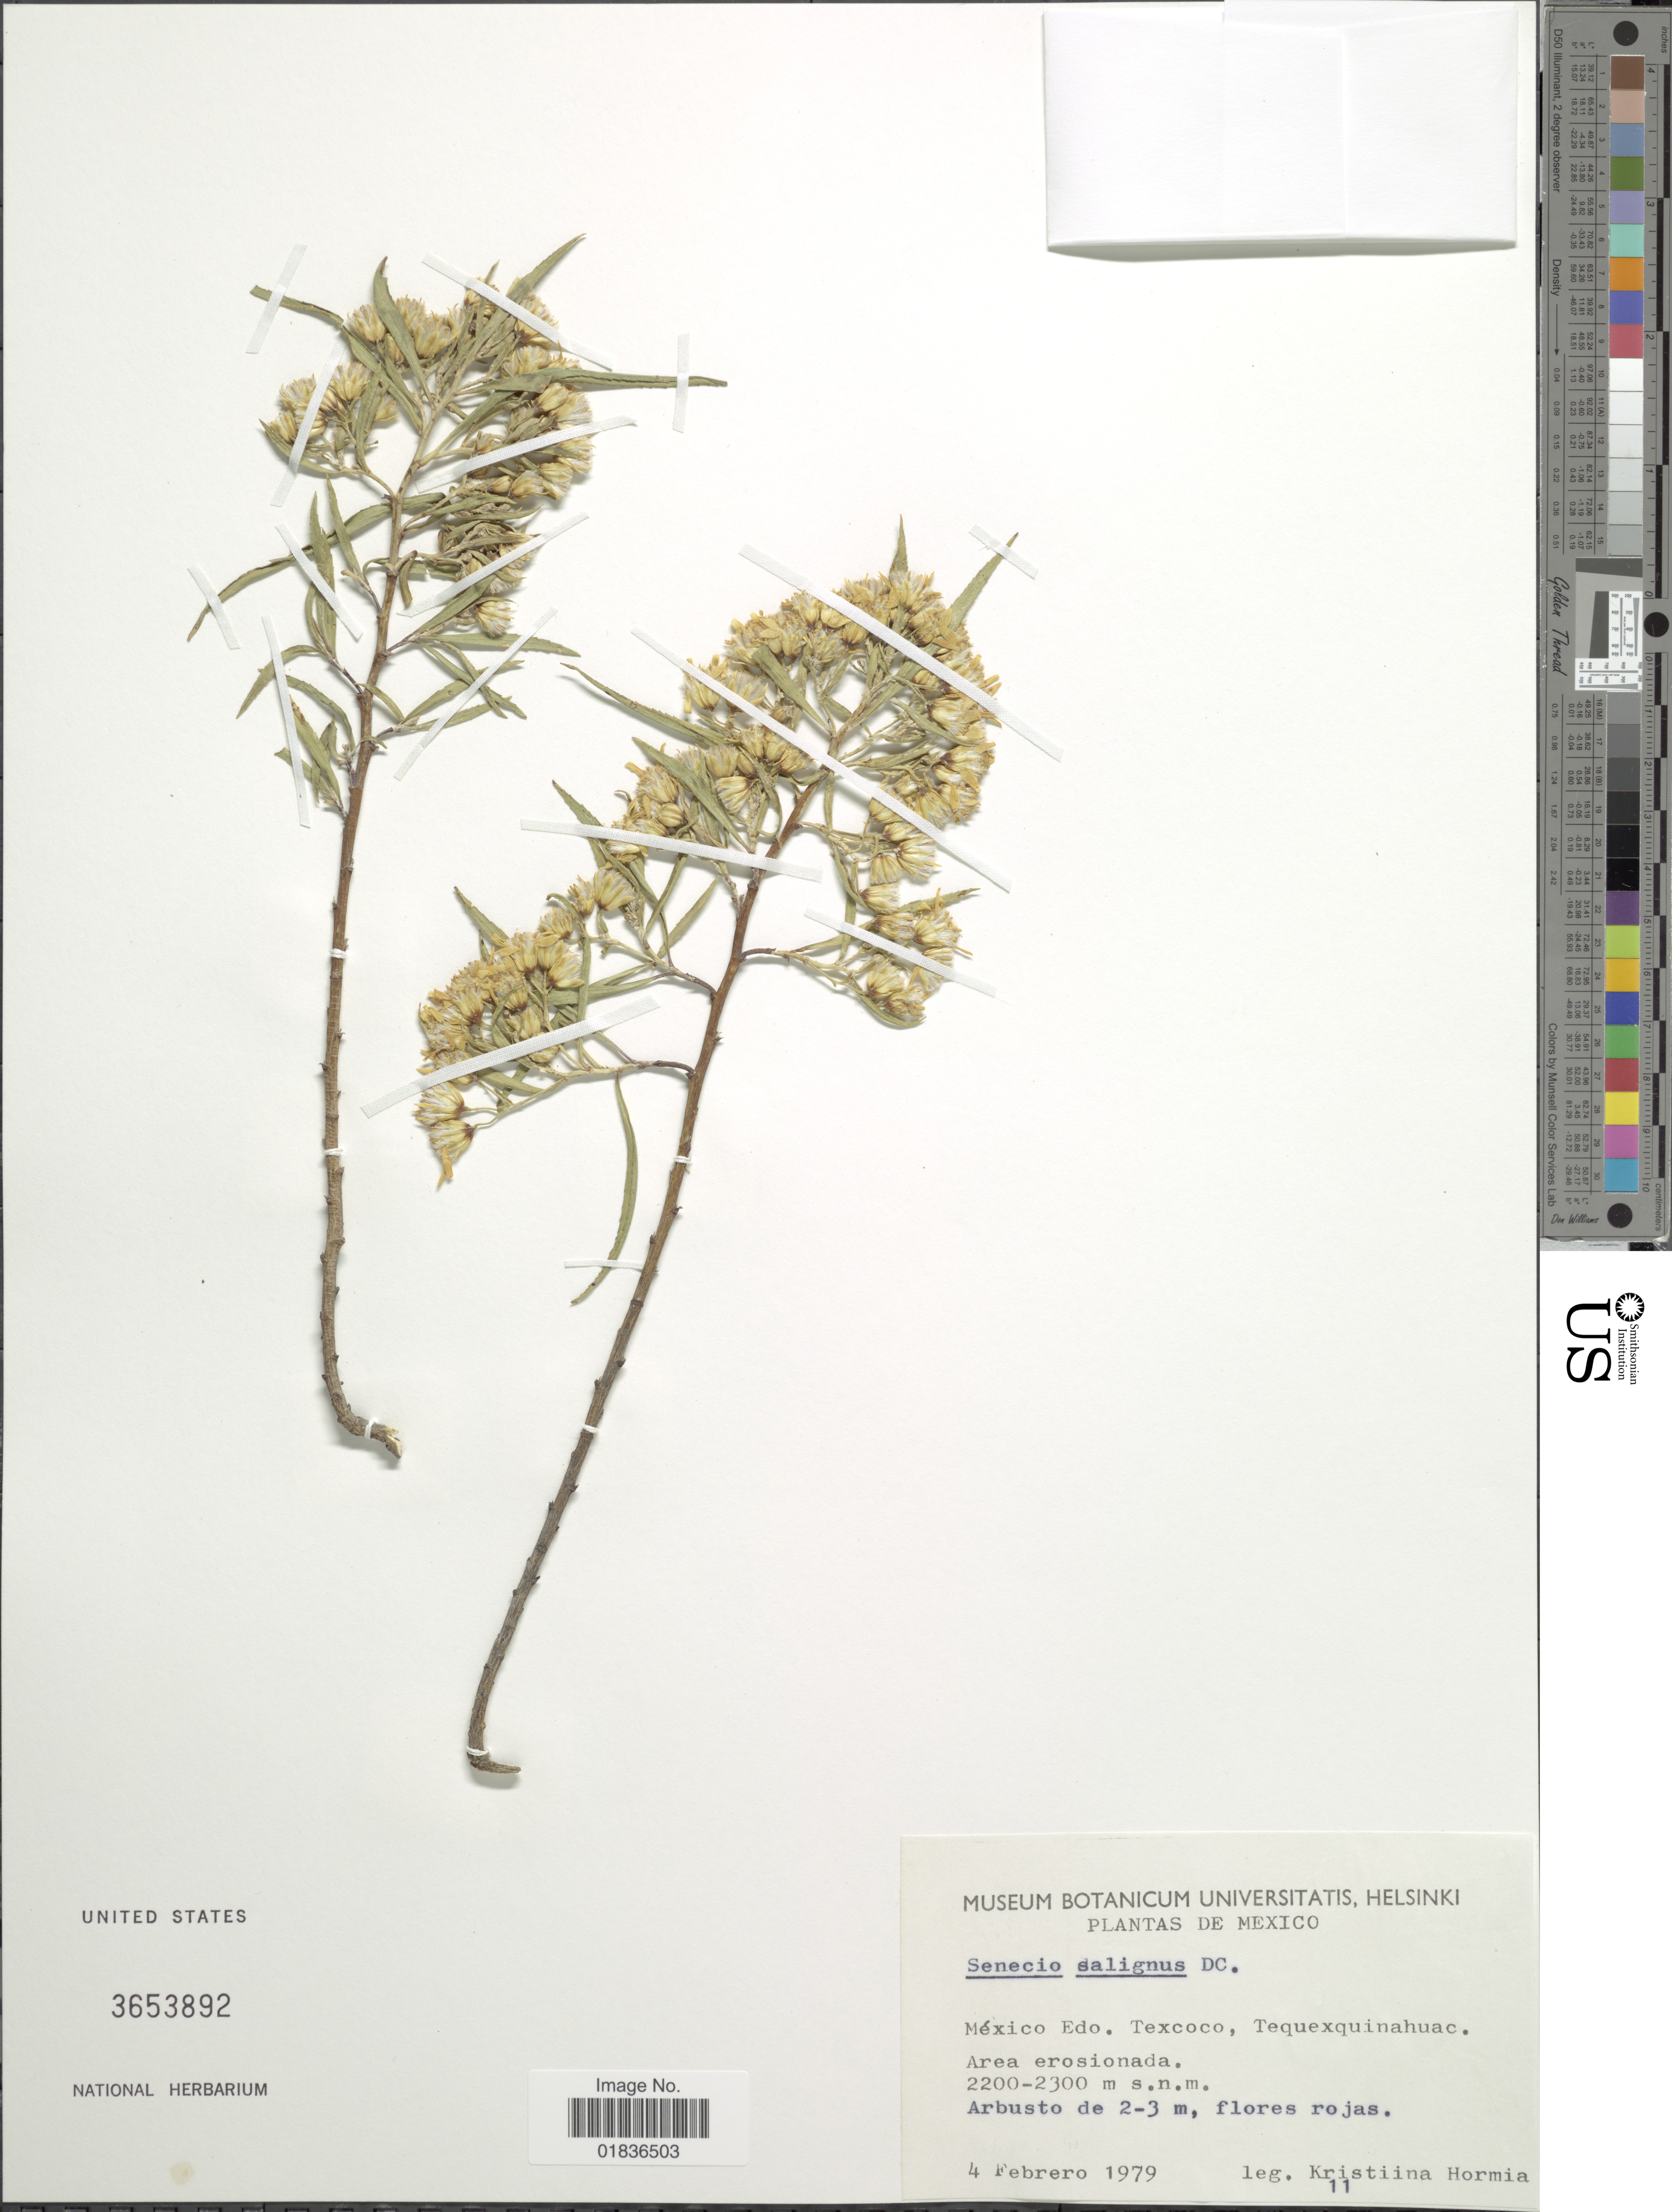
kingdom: Plantae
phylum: Tracheophyta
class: Magnoliopsida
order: Asterales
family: Asteraceae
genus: Barkleyanthus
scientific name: Barkleyanthus salicifolius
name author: (Kunth) H. Rob. & Brettell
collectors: K. Hormia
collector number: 11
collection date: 1979-02-04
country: Mexico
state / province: México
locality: Texcoco, Tequexquinahuac.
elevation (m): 2200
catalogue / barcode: US 3653892